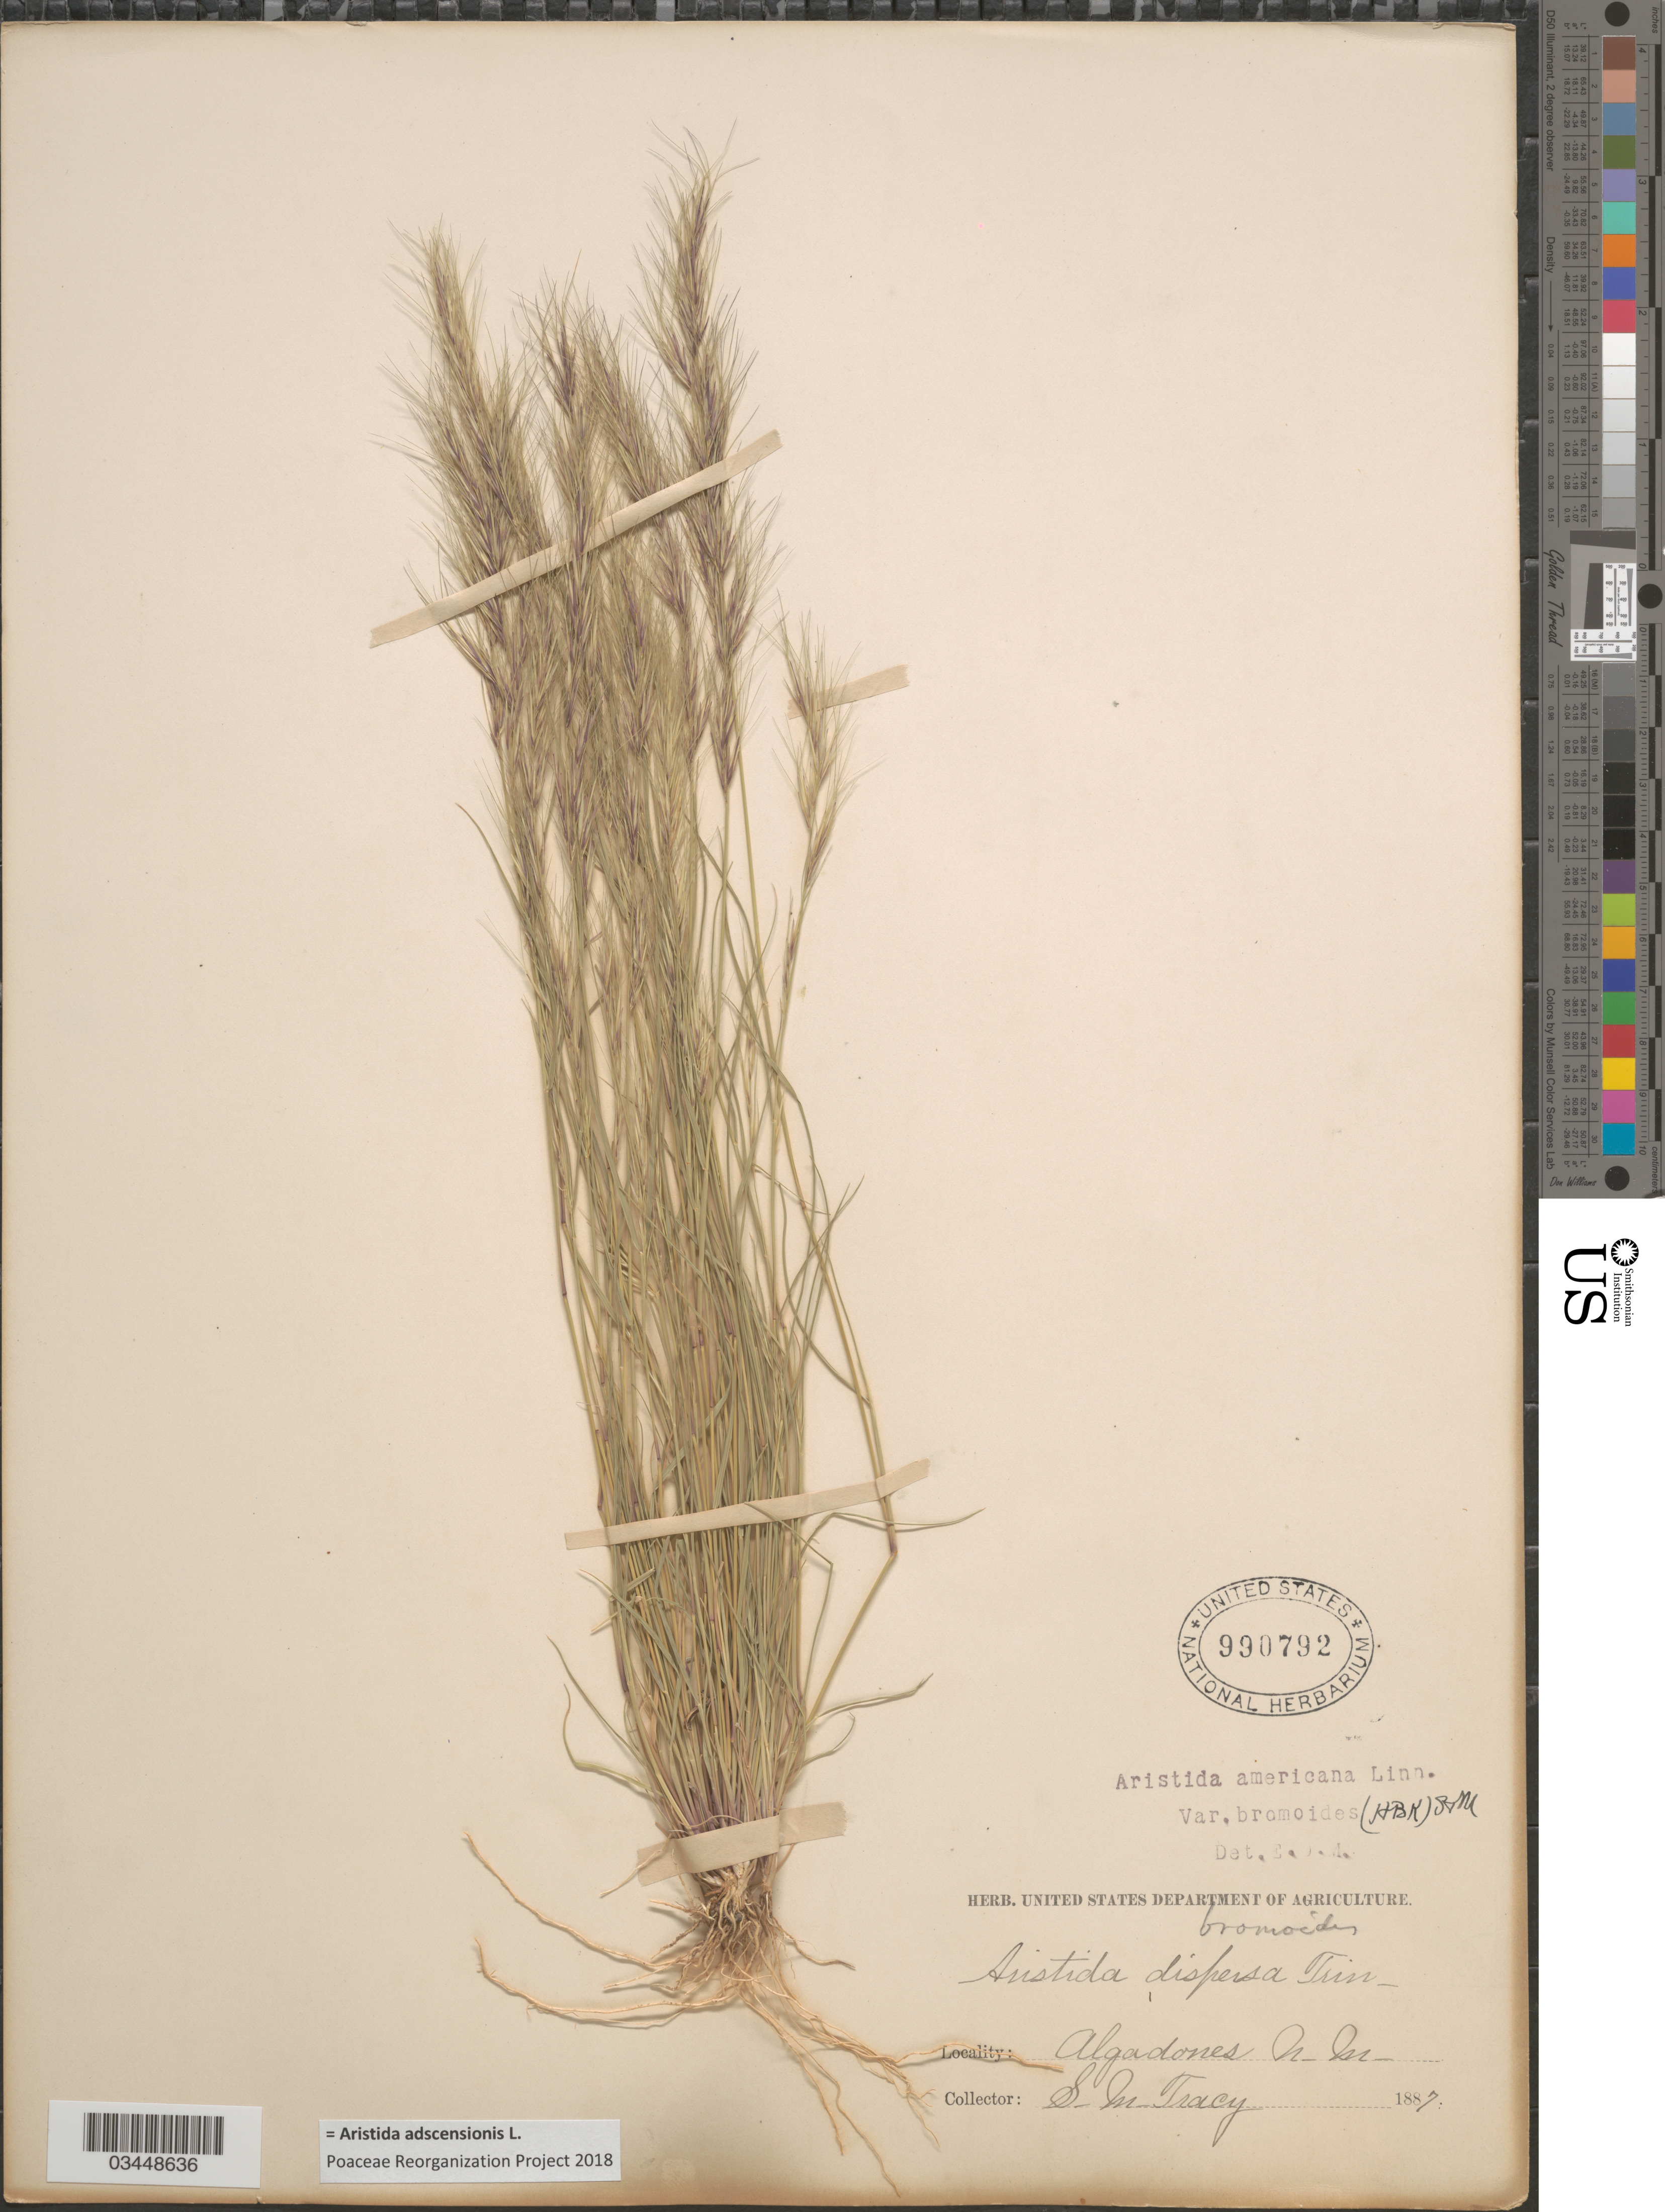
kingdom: Plantae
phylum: Tracheophyta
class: Liliopsida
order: Poales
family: Poaceae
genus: Aristida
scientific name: Aristida adscensionis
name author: L.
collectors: S. M. Tracy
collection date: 1887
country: United States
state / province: New Mexico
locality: Algadones.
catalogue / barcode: US 990792